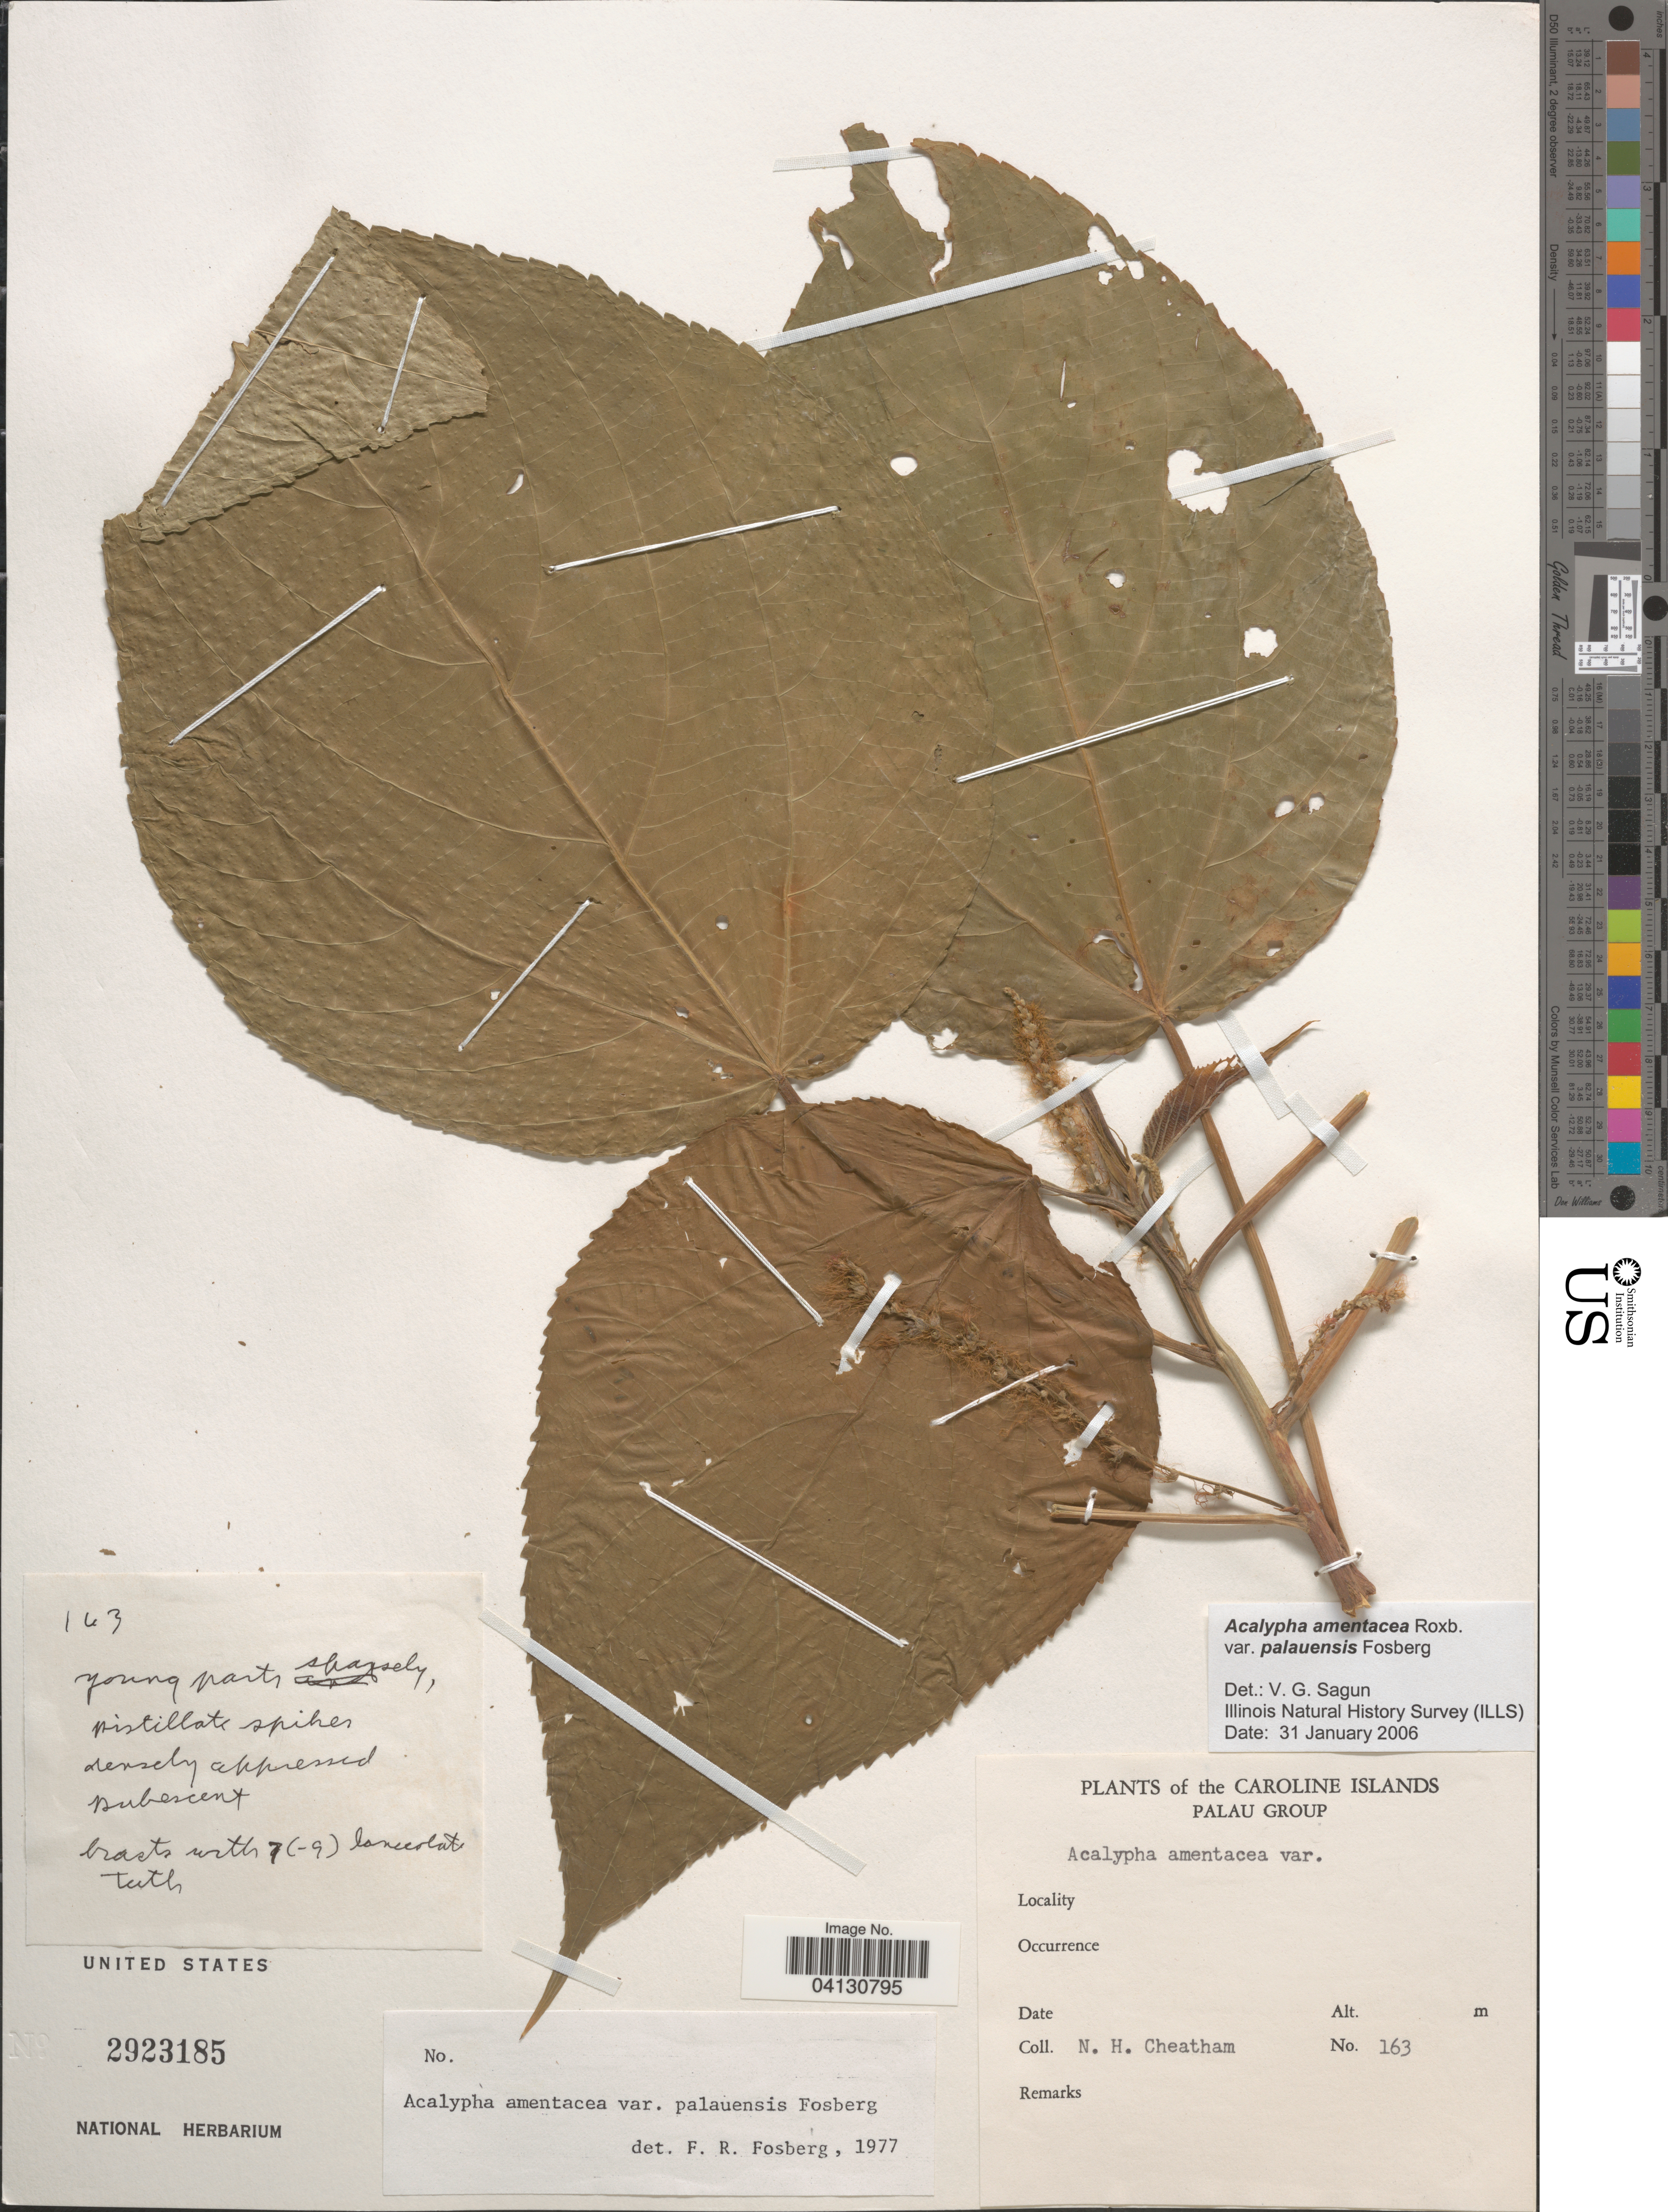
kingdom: Plantae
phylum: Tracheophyta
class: Magnoliopsida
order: Malpighiales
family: Euphorbiaceae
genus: Acalypha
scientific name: Acalypha amentacea var. palauensis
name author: Fosberg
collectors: N. H. Cheatham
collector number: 163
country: Palau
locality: The Caroline Islands. Palau Group.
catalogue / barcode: US 2923185